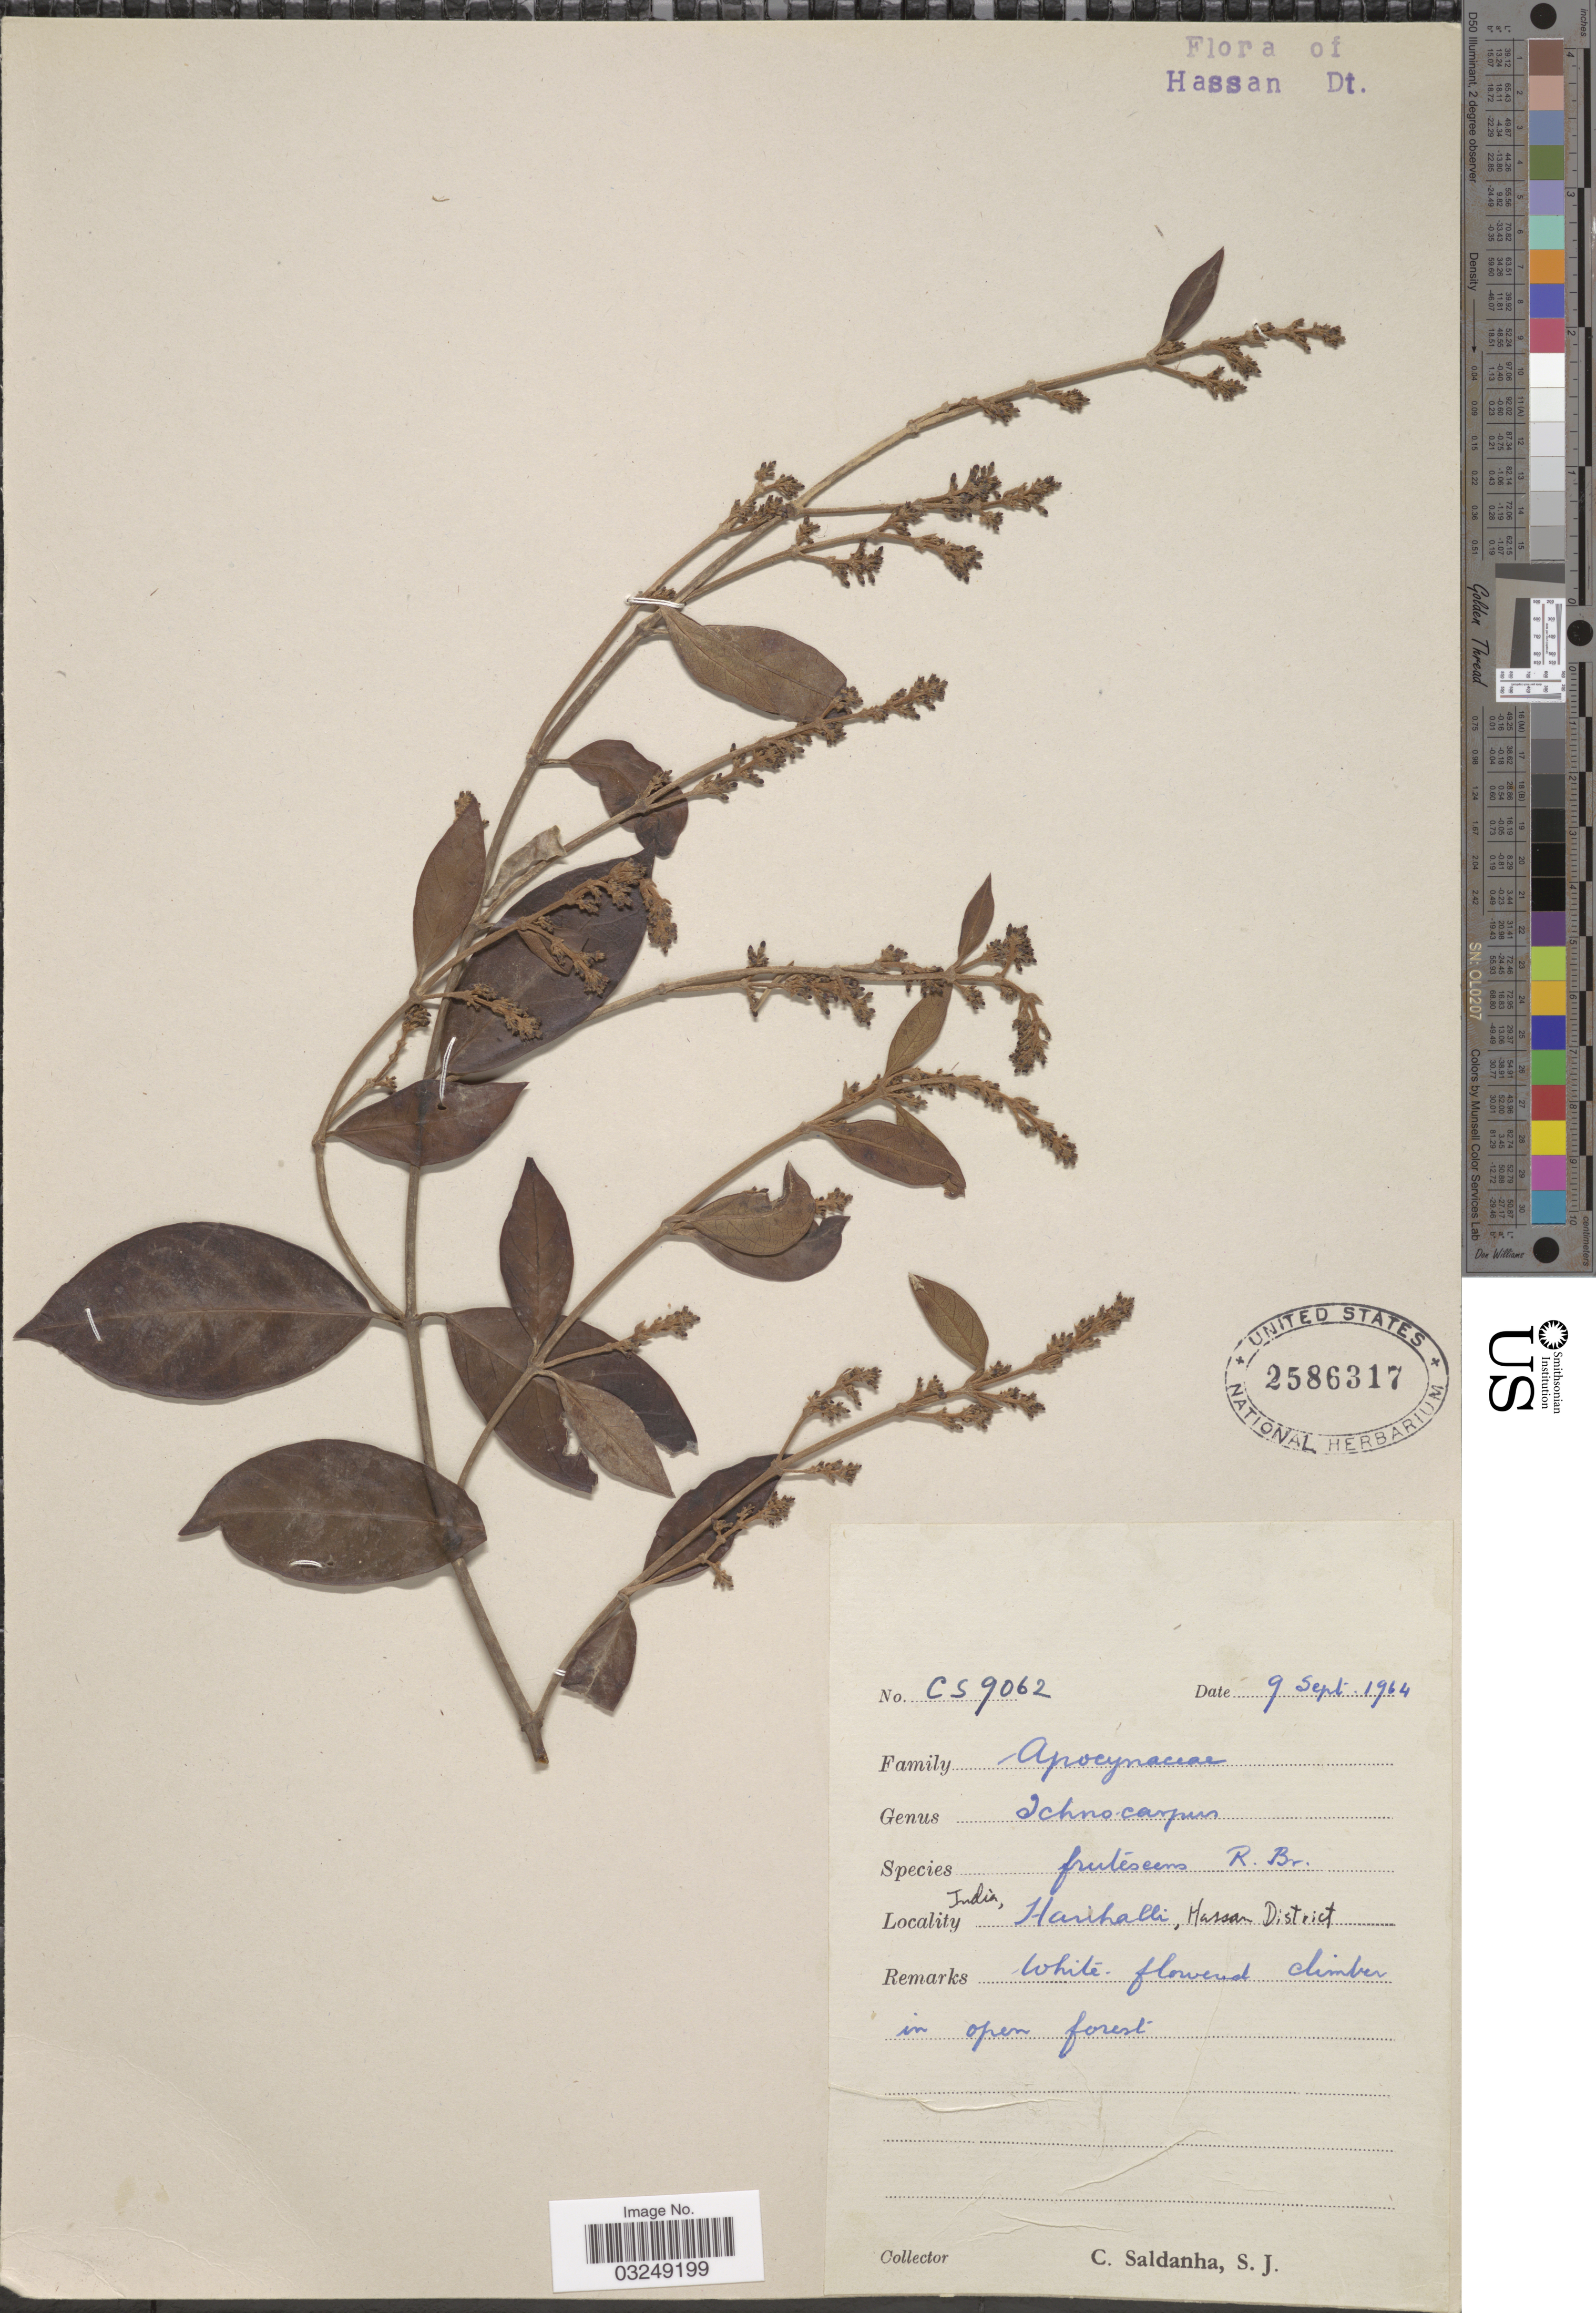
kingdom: Plantae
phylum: Tracheophyta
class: Magnoliopsida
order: Gentianales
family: Apocynaceae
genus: Ichnocarpus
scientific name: Ichnocarpus frutescens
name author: (L.) W.T. Aiton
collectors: C. Saldanha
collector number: CS 9062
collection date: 1964-09-09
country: India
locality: Harihalli, Hassan District.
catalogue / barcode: US 2586317